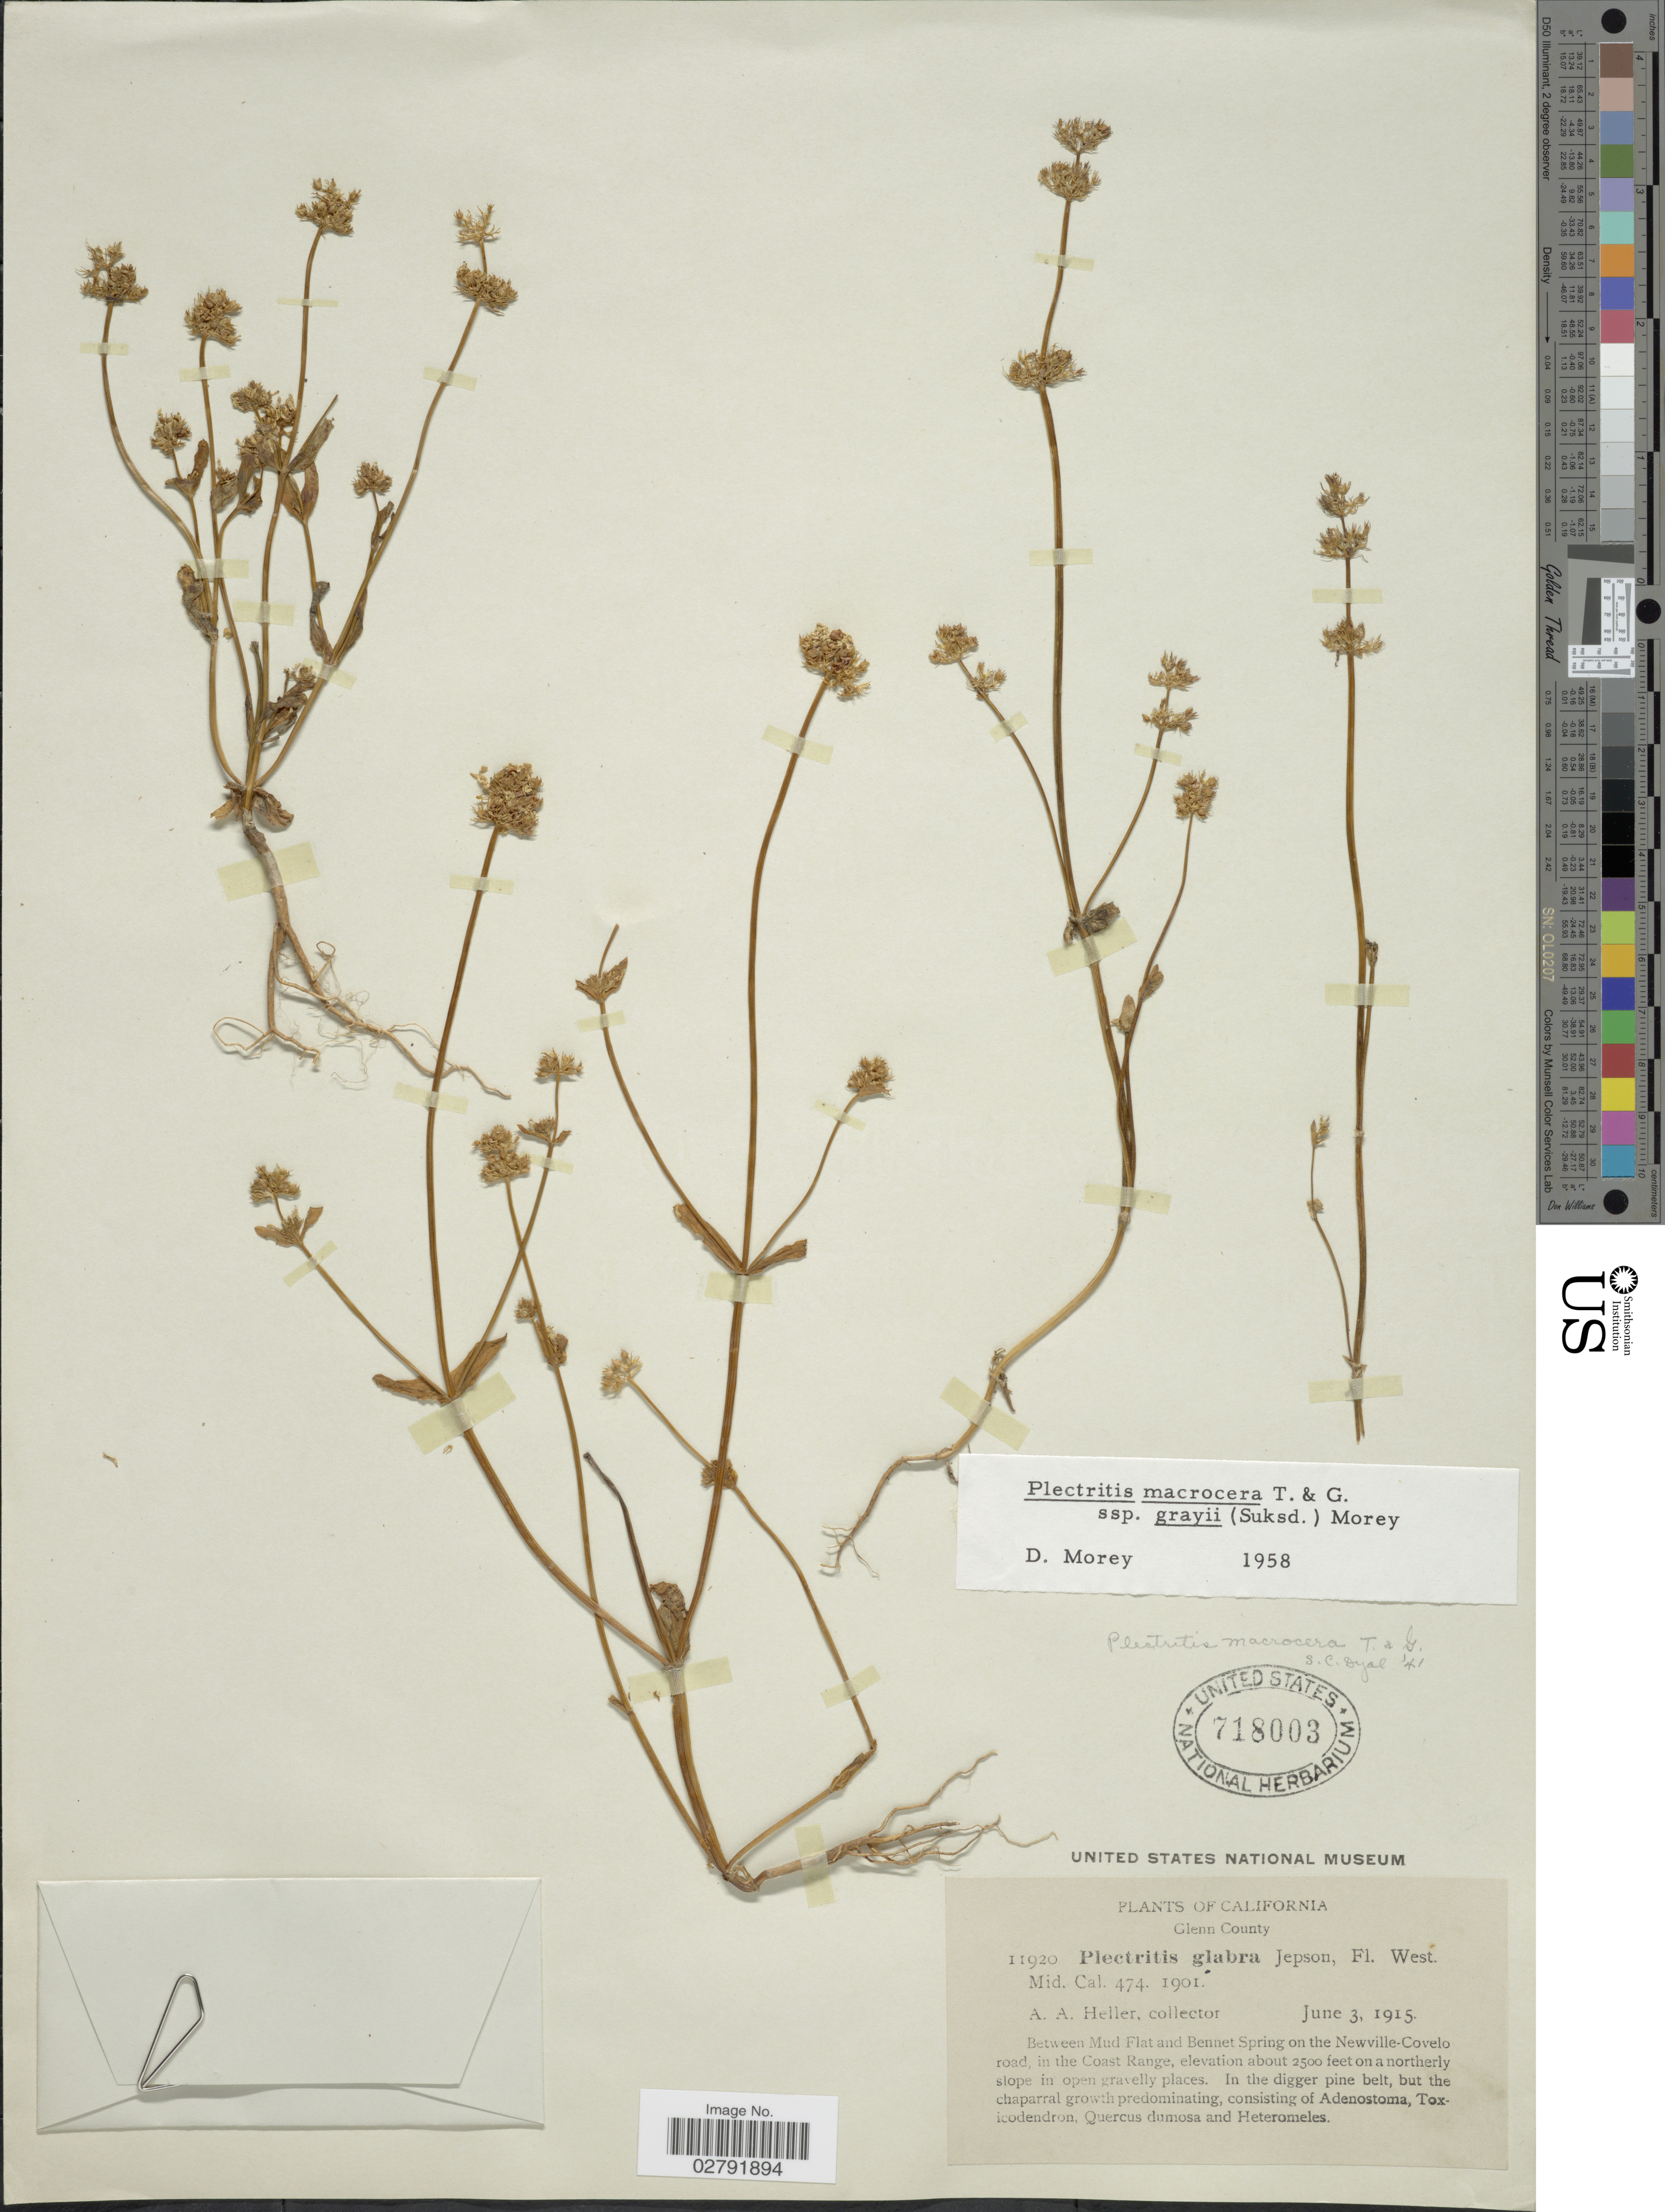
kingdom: Plantae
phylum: Tracheophyta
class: Magnoliopsida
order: Dipsacales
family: Caprifoliaceae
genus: Plectritis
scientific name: Plectritis macrocera subsp. grayi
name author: (Suksd.) Morey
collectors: A. A. Heller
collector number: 11920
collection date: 1915-06-03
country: United States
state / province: California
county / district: Glenn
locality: Glenn County. Between Mud Flat and Bennet Spring on the Newville-Covelo road, in the Coast Range.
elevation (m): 762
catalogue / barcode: US 718003